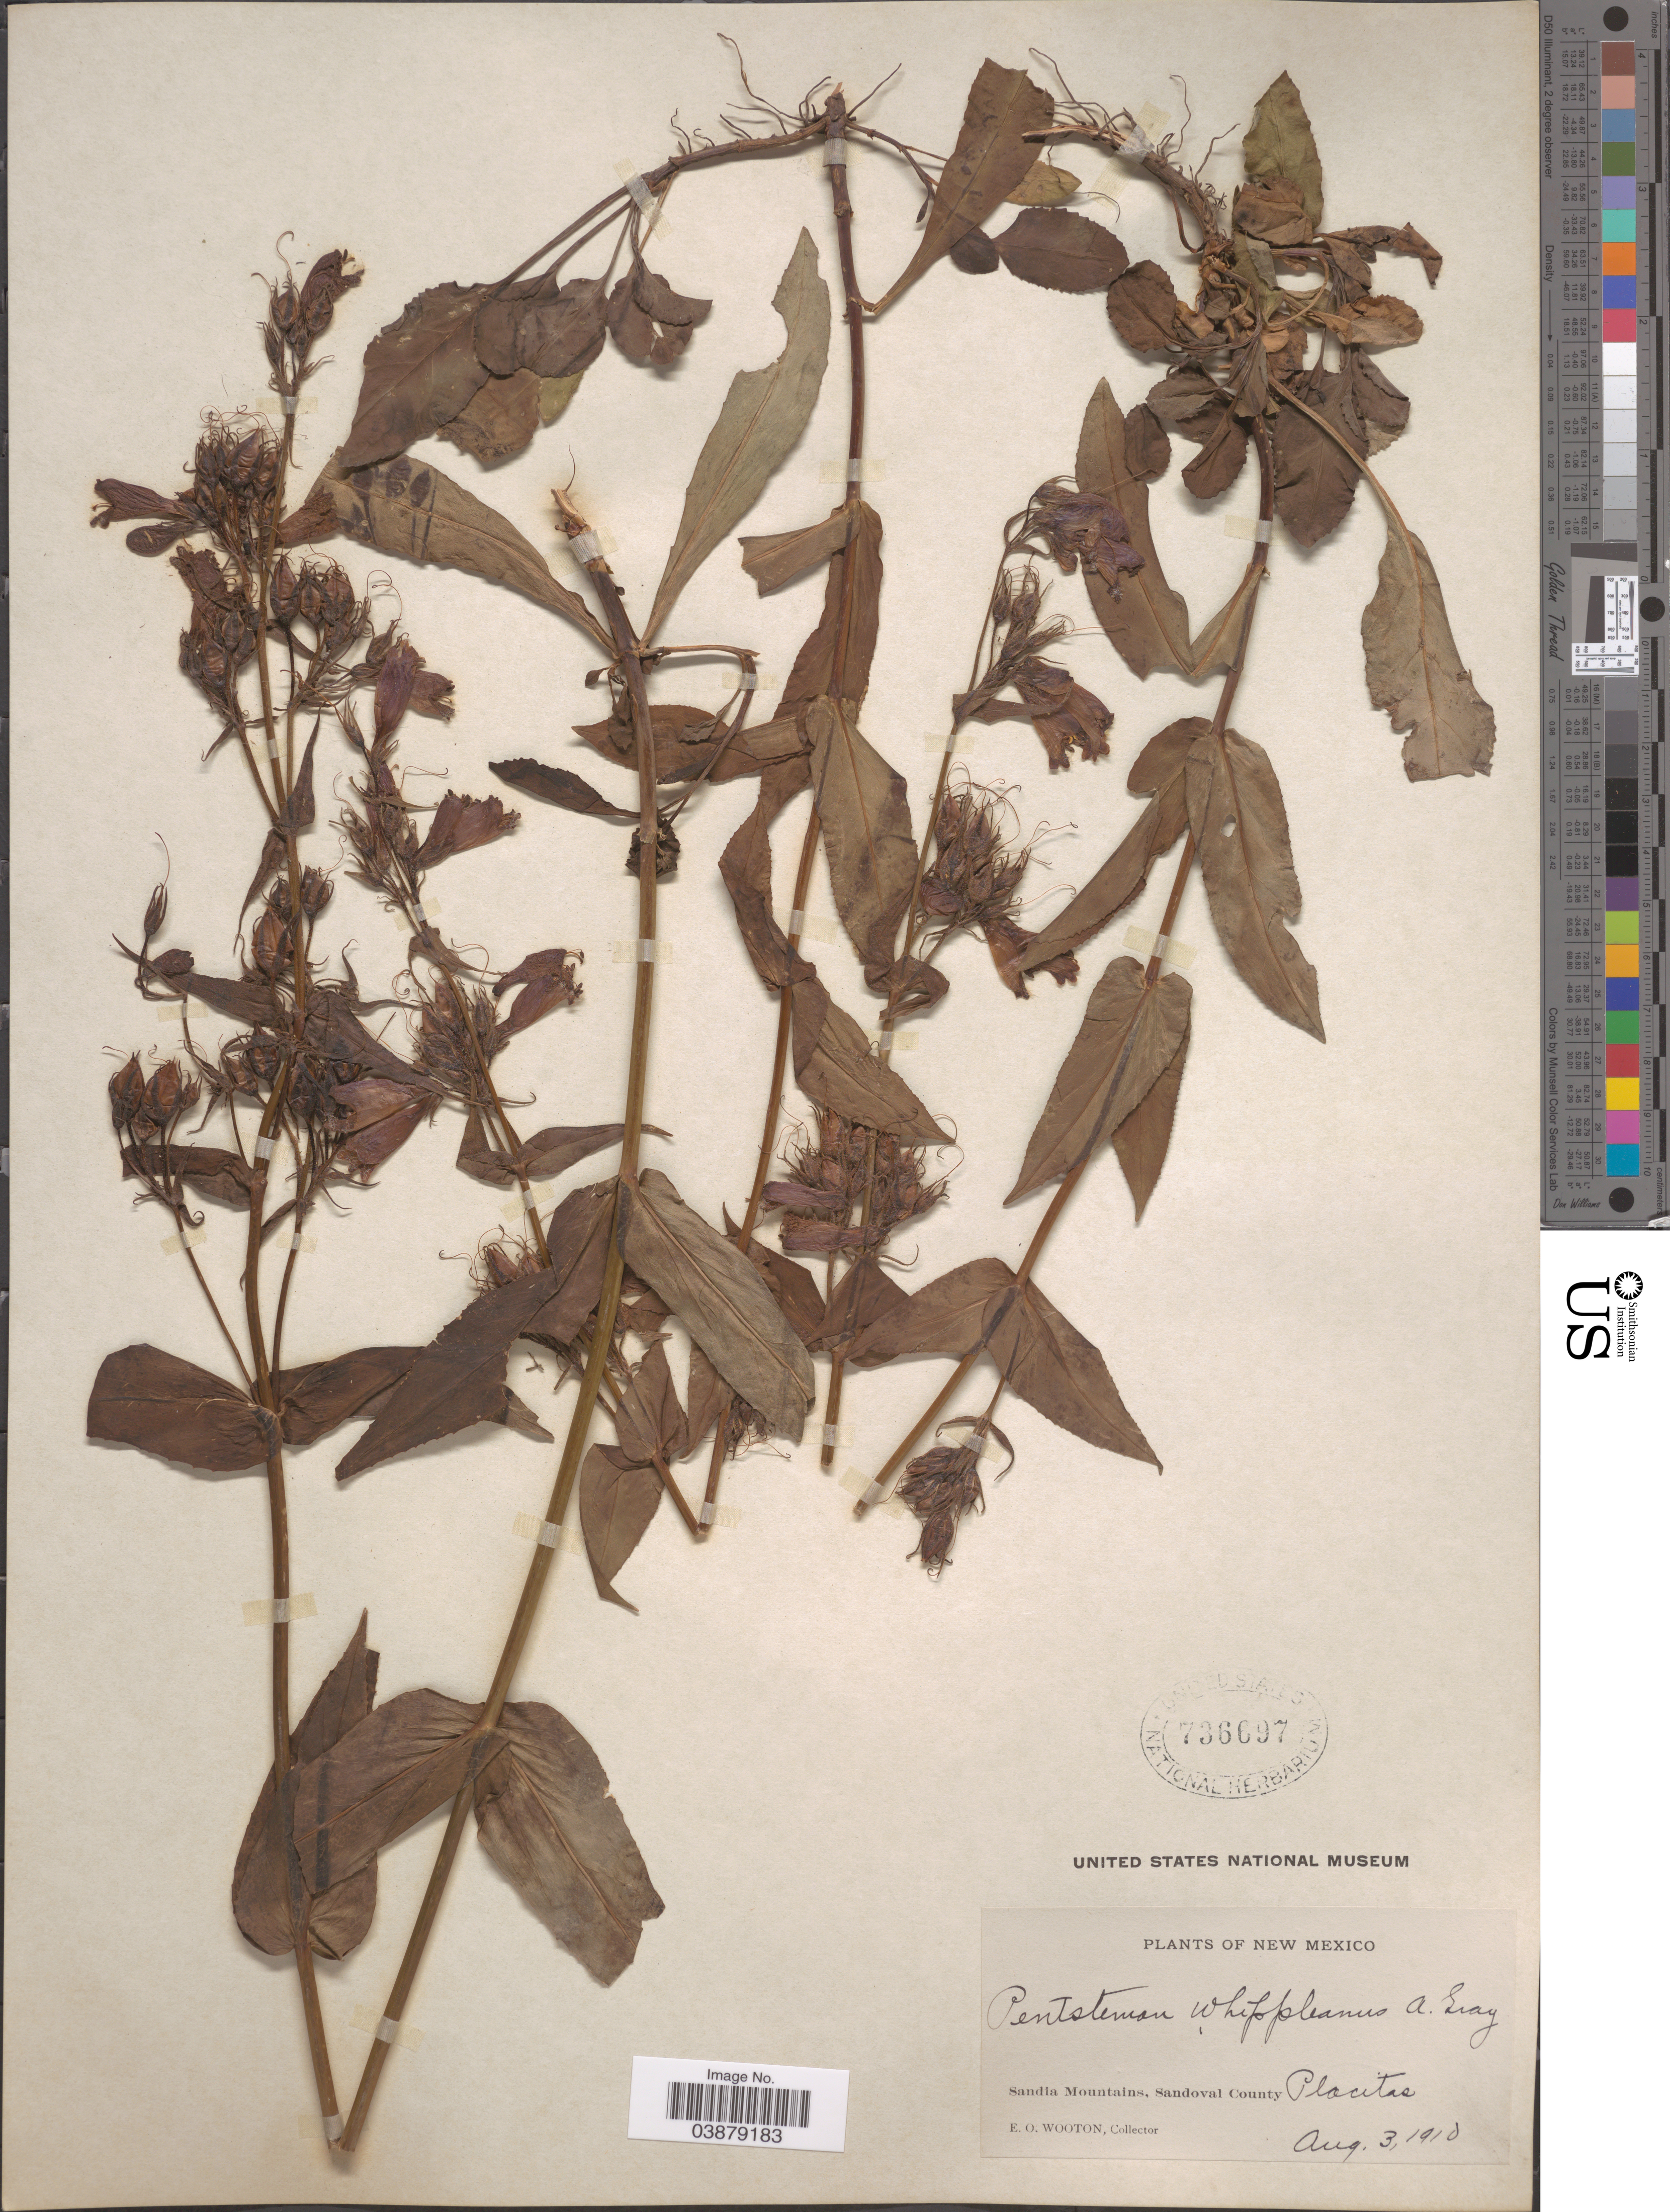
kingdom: Plantae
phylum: Tracheophyta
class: Magnoliopsida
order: Lamiales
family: Plantaginaceae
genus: Penstemon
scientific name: Penstemon whippleanus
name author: A. Gray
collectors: E. O. Wooton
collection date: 1910-08-03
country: United States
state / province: New Mexico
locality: Sandia Mountains, Sandoval County Placitas.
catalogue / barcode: US 736697